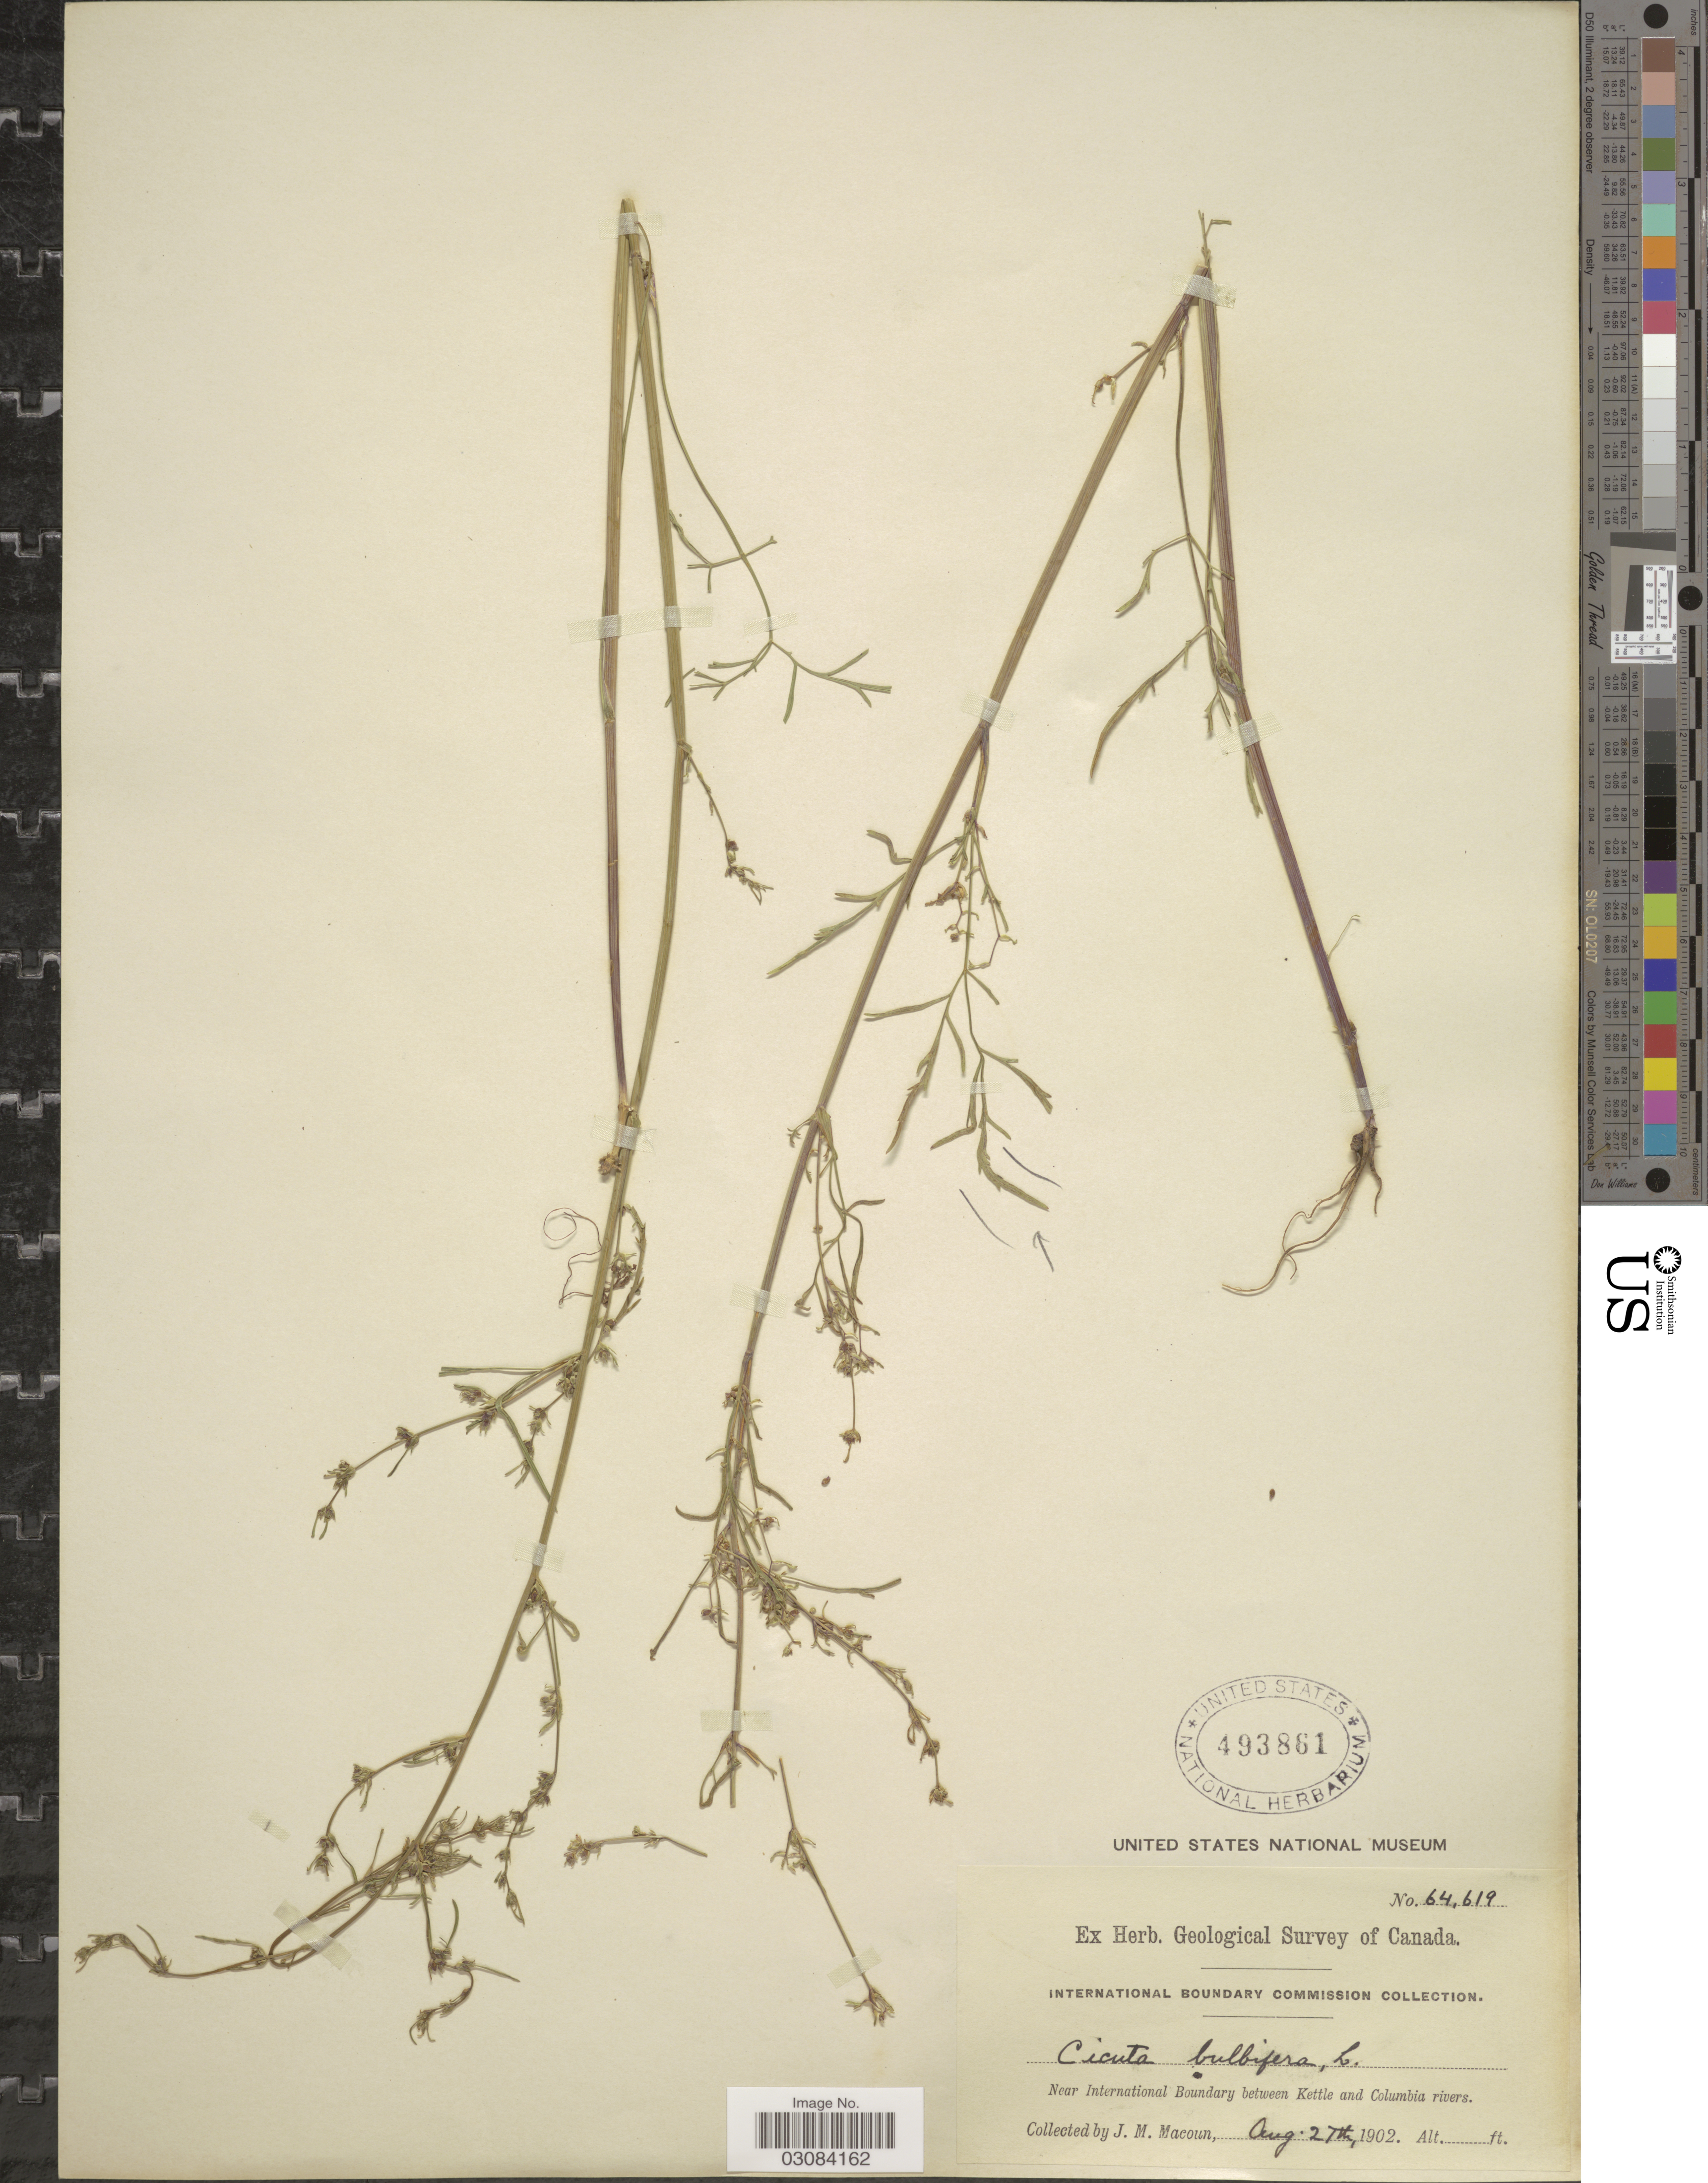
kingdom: Plantae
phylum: Tracheophyta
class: Magnoliopsida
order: Apiales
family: Apiaceae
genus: Cicuta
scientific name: Cicuta bulbifera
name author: L.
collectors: J. M. Macoun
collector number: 64619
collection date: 1902-08-27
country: Canada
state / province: British Columbia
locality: Near International Boundary between Kettle and Columbia rivers.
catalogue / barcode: US 493861